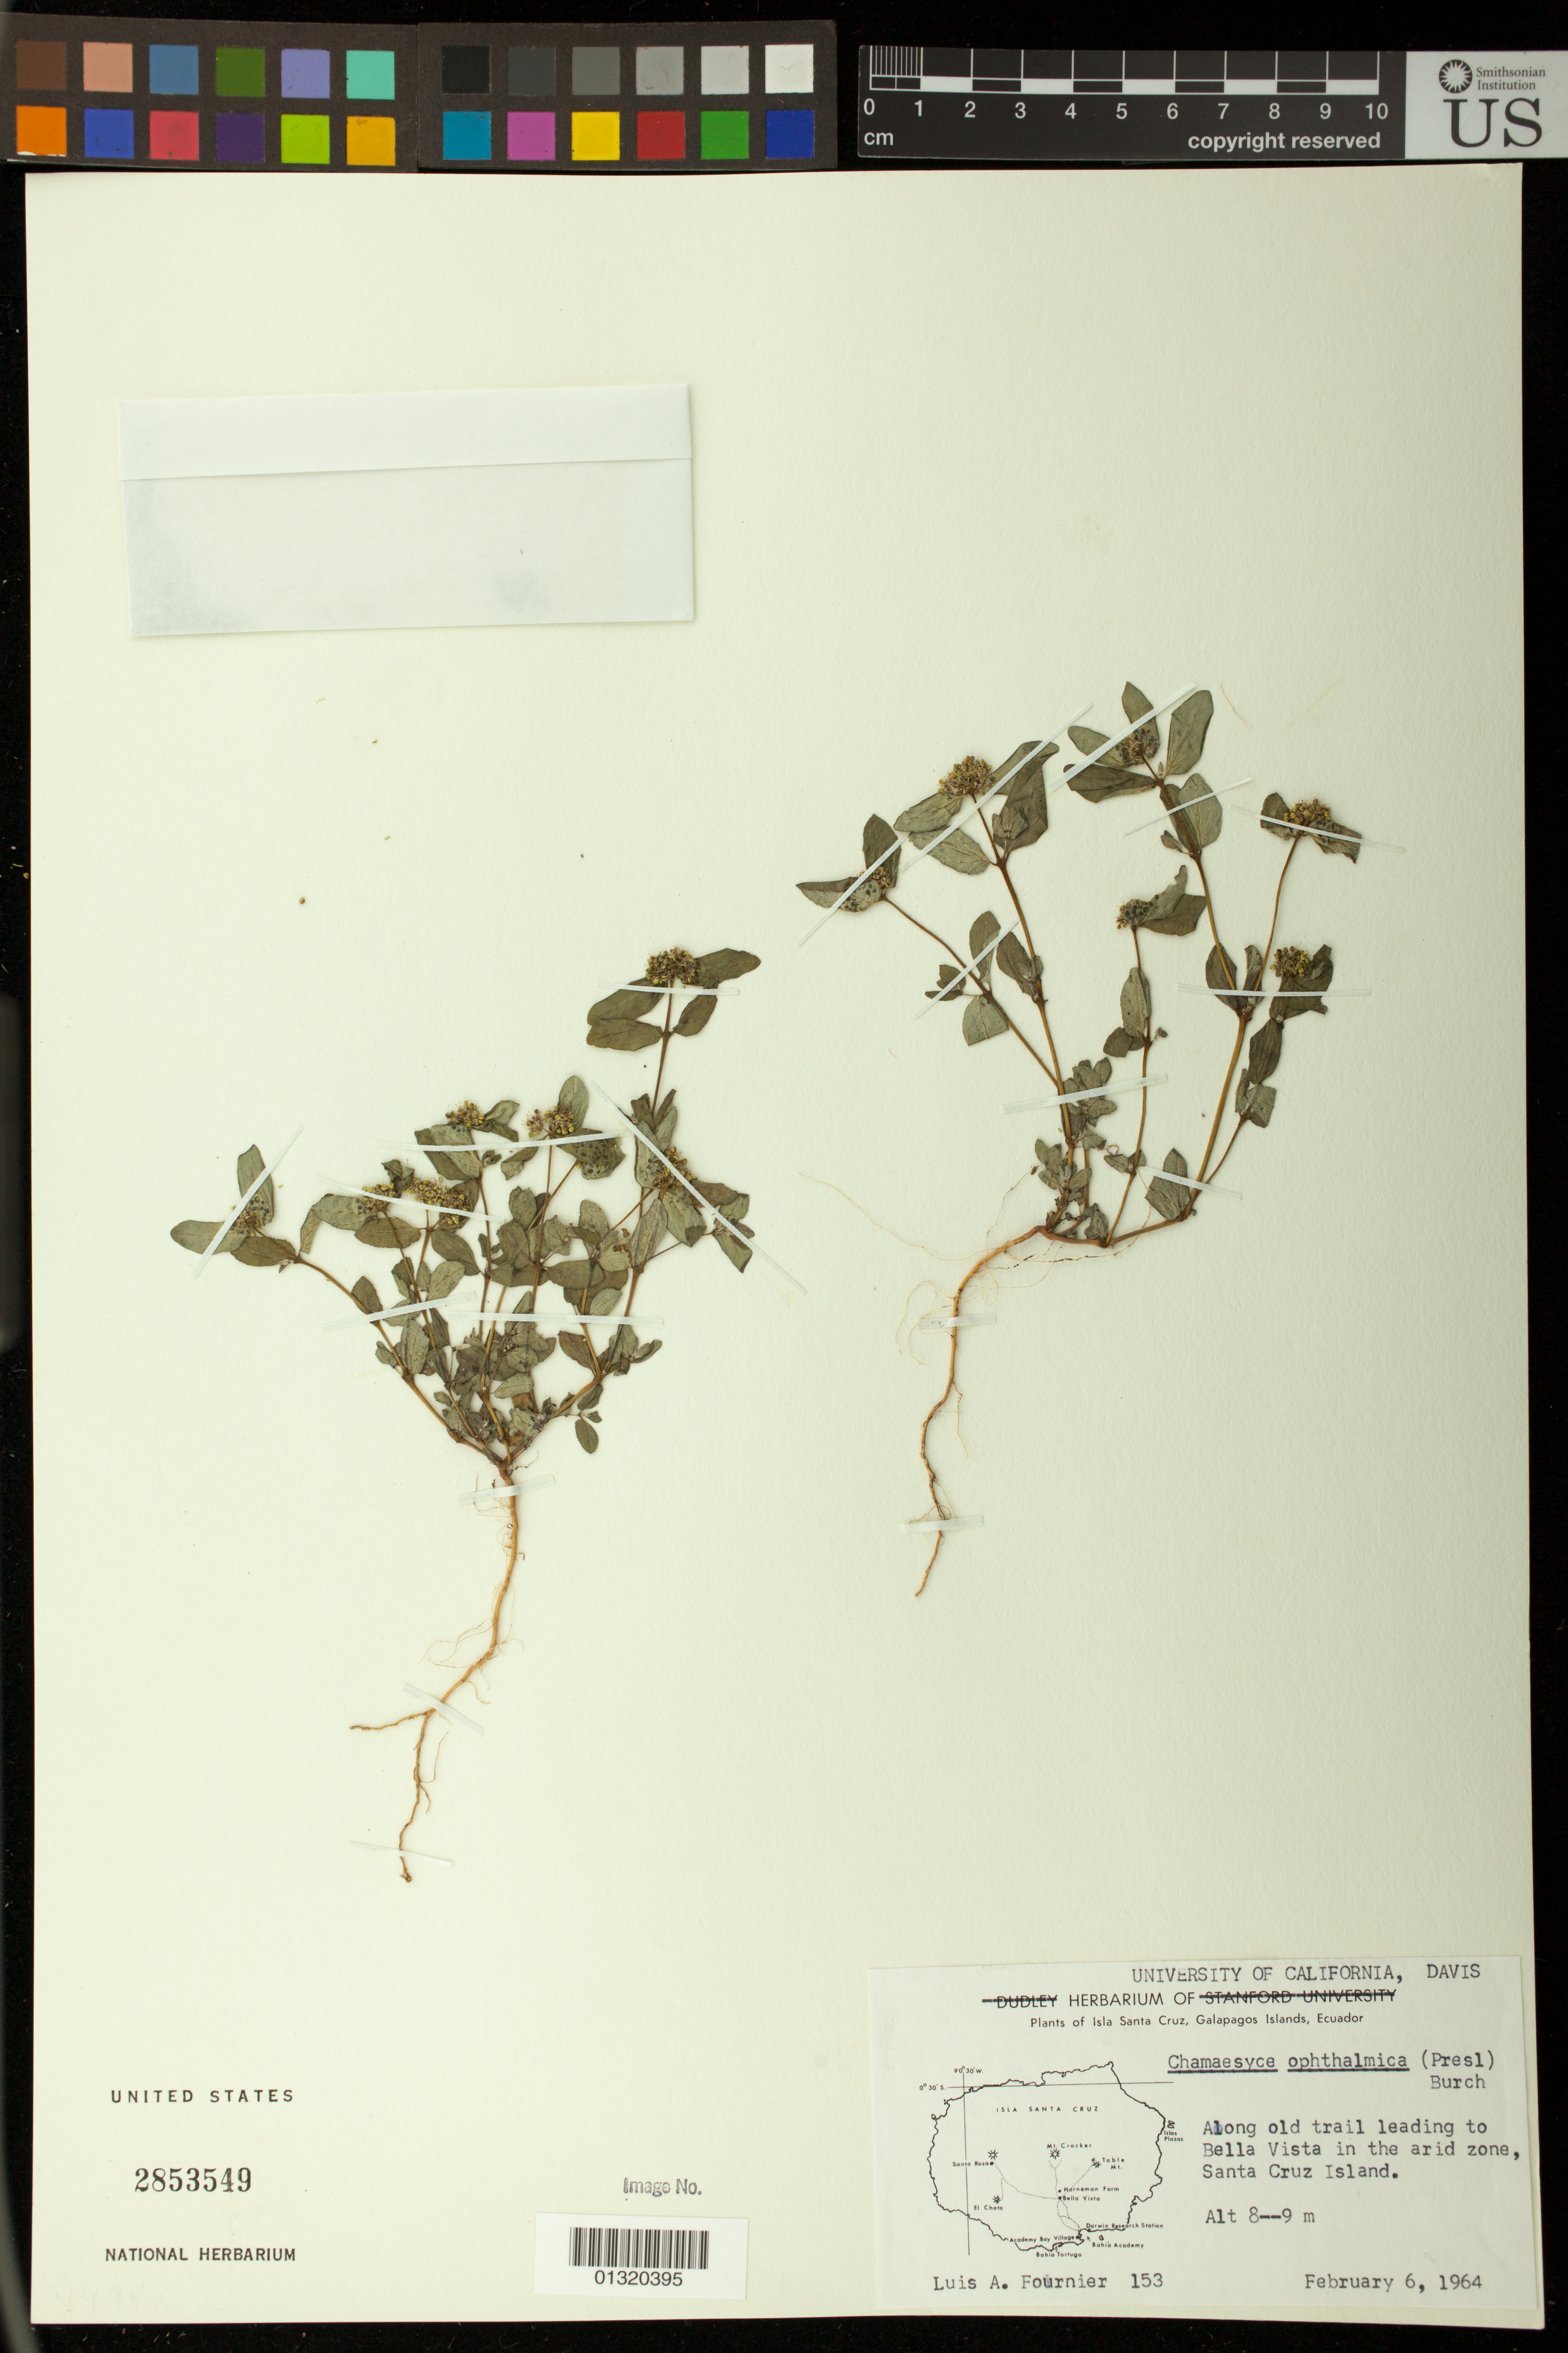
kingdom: Plantae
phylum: Tracheophyta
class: Magnoliopsida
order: Malpighiales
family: Euphorbiaceae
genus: Euphorbia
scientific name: Euphorbia ophthalmica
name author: Pers.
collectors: L. A. Fournier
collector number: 153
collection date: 1964-02-06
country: Ecuador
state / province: Colón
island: Santa Cruz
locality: along old trail leading to Bella Vista; Santa Cruz Island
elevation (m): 8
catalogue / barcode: US 2853549